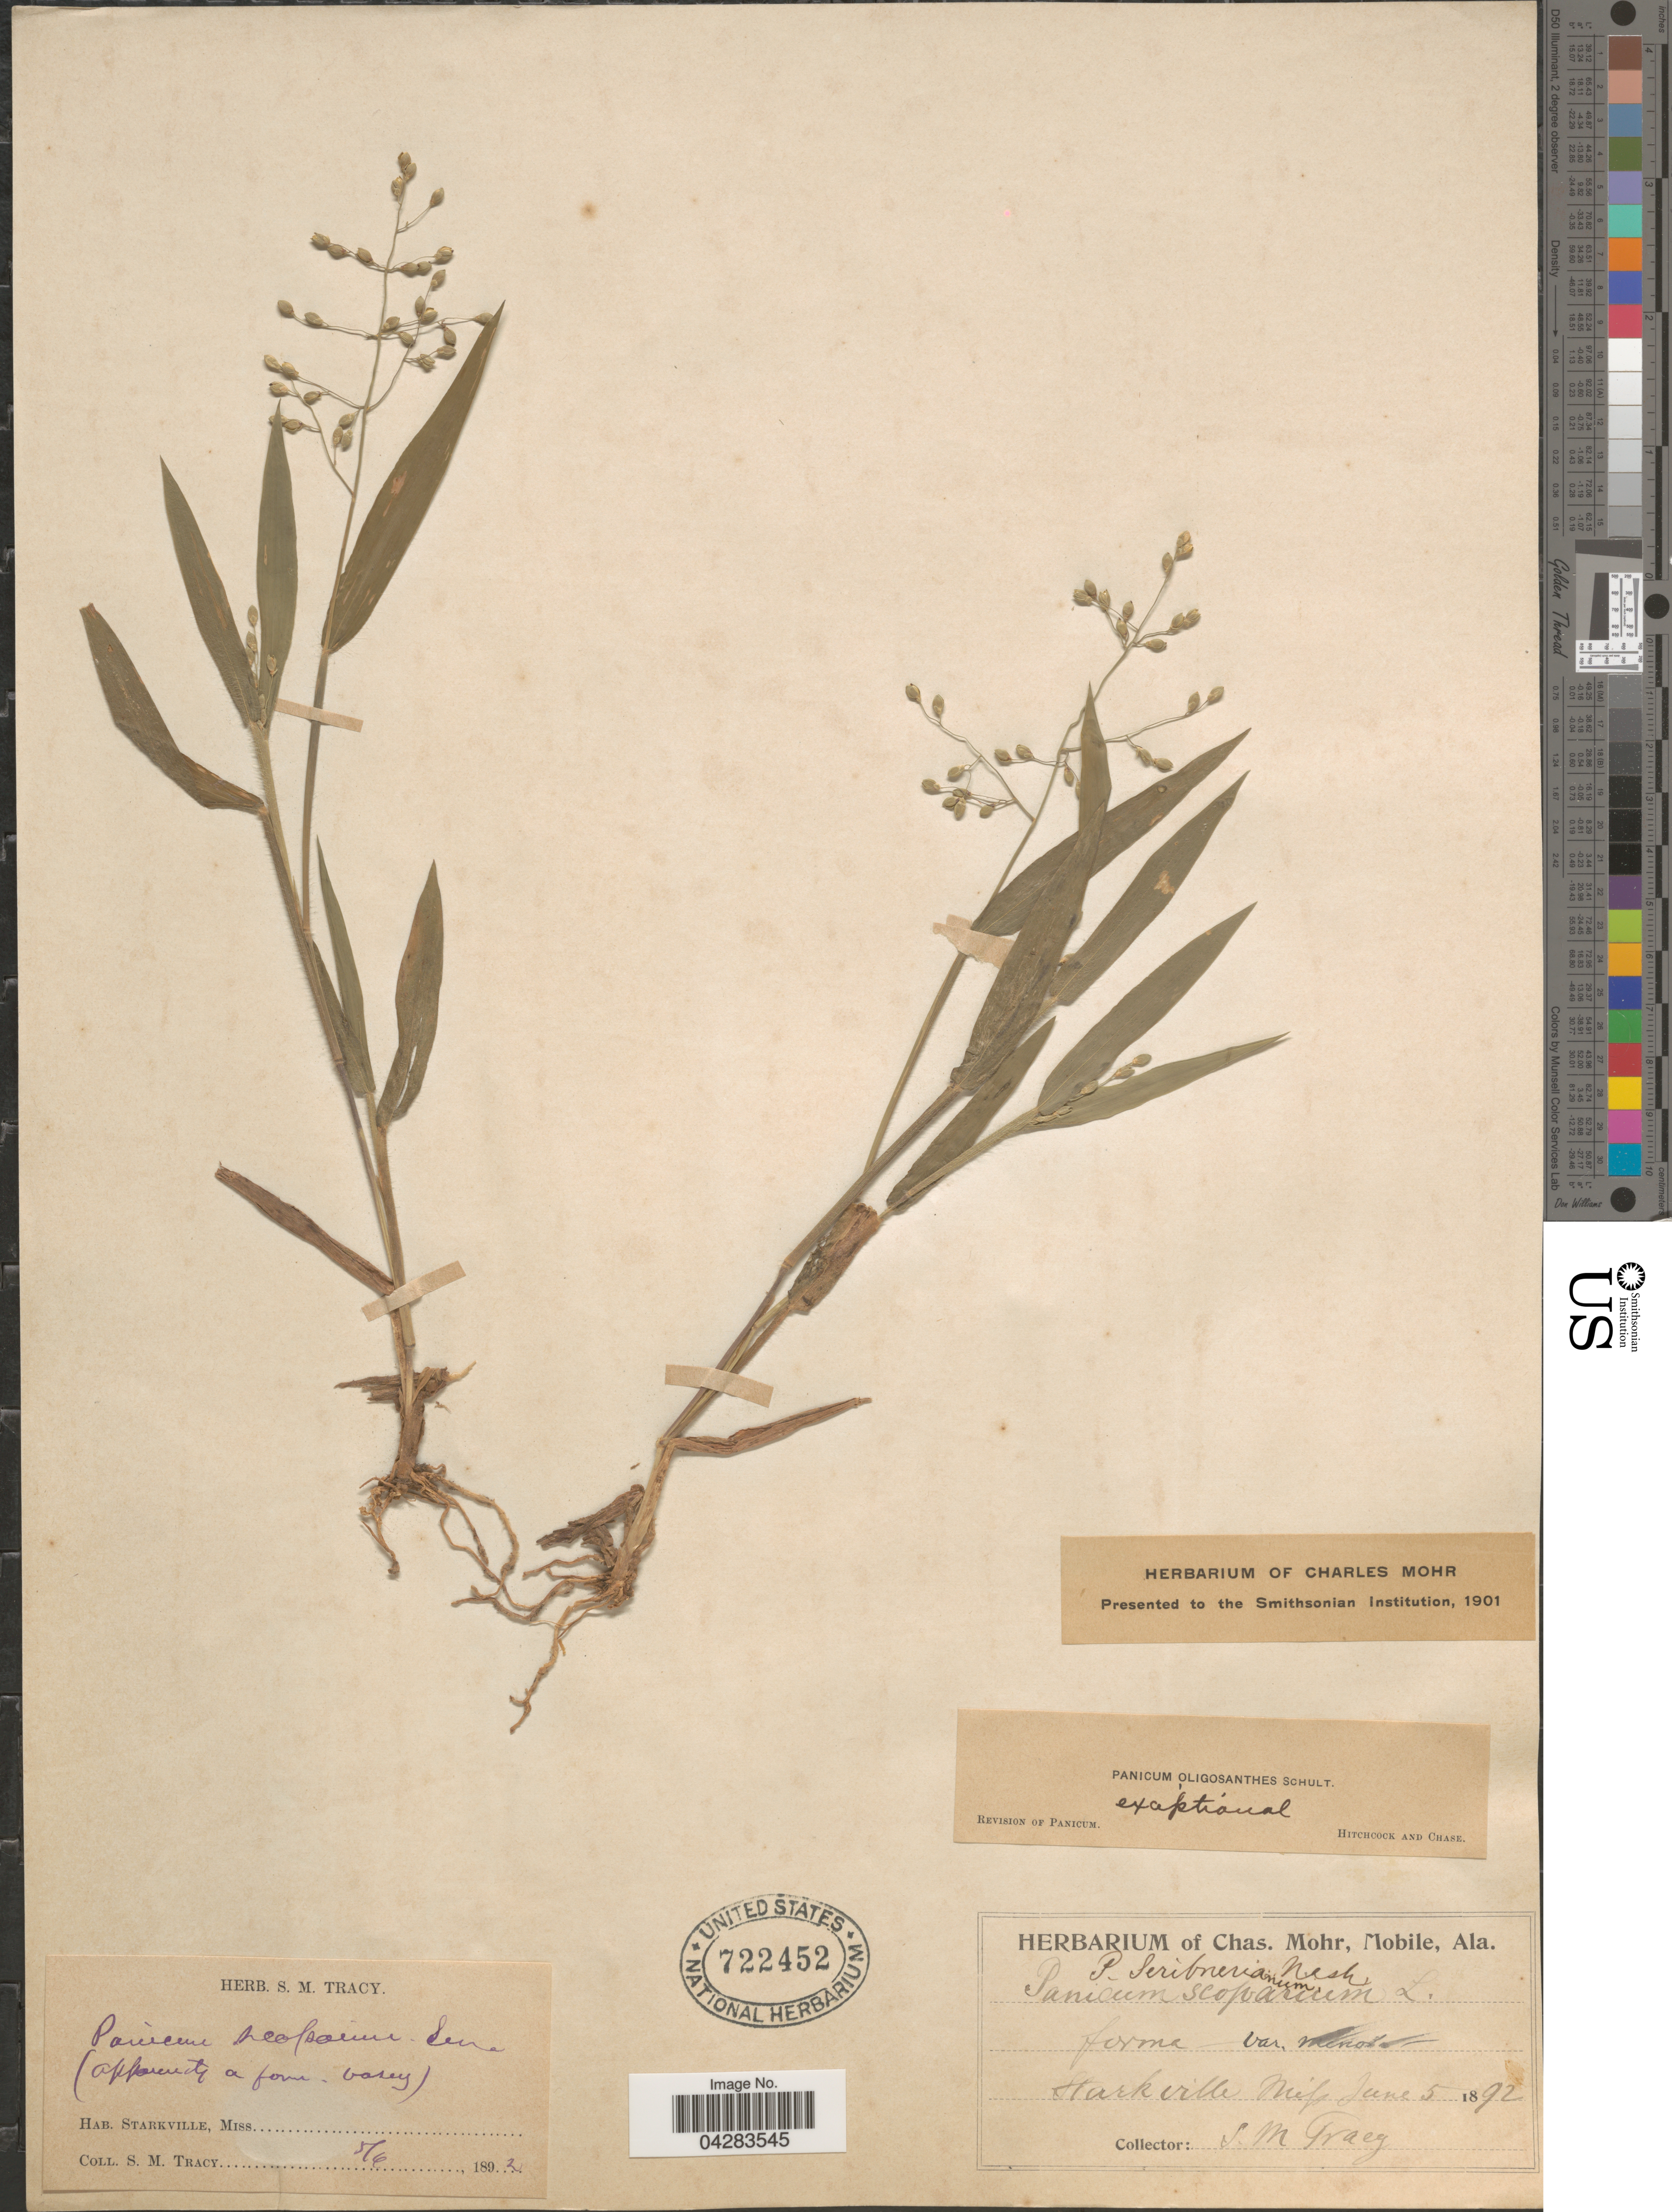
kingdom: Plantae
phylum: Tracheophyta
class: Liliopsida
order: Poales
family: Poaceae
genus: Dichanthelium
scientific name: Dichanthelium oligosanthes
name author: (Schult.) Gould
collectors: S. M. Tracy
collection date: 1892-06-05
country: United States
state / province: Mississippi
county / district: Oktibbeha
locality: Starkville.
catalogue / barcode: US 722452